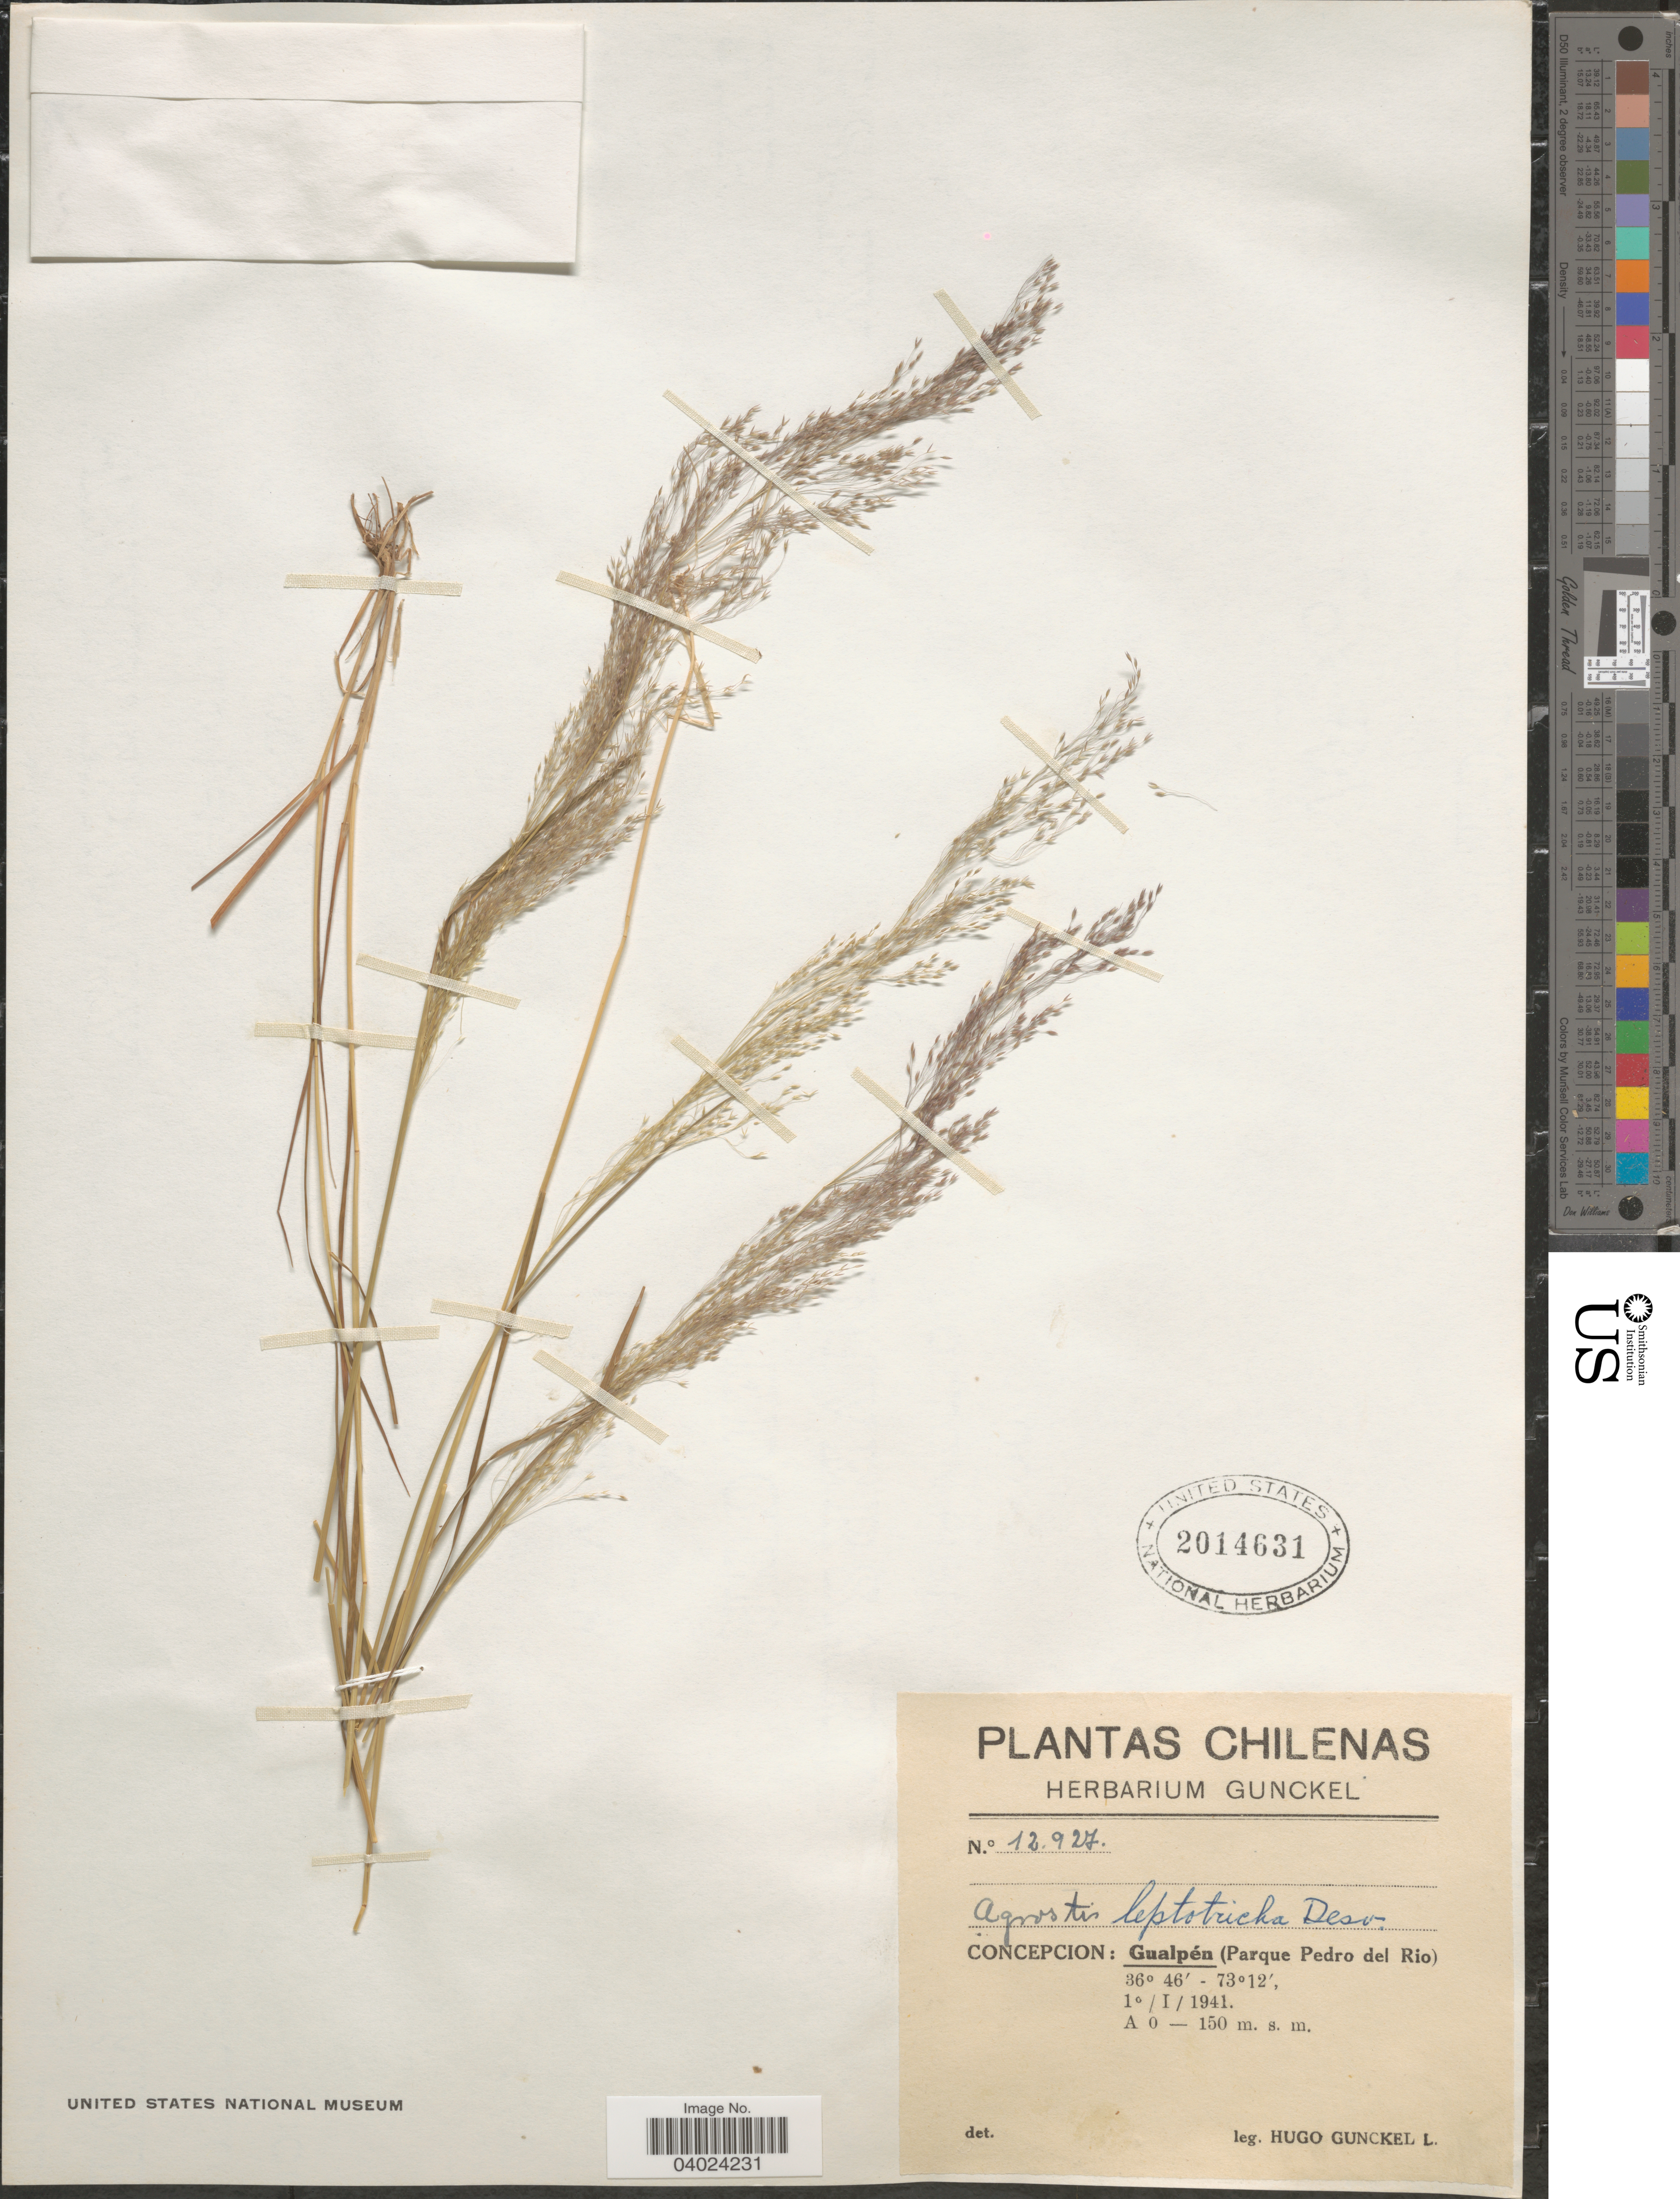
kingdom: Plantae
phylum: Tracheophyta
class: Liliopsida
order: Poales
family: Poaceae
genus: Agrostis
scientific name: Agrostis leptotricha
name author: É. Desv.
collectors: H. Gunckel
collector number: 12927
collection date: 1941-01-01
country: Chile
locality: Concepcion: Gualpén (Parque Pedro del Rio).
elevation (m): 0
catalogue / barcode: US 2014631